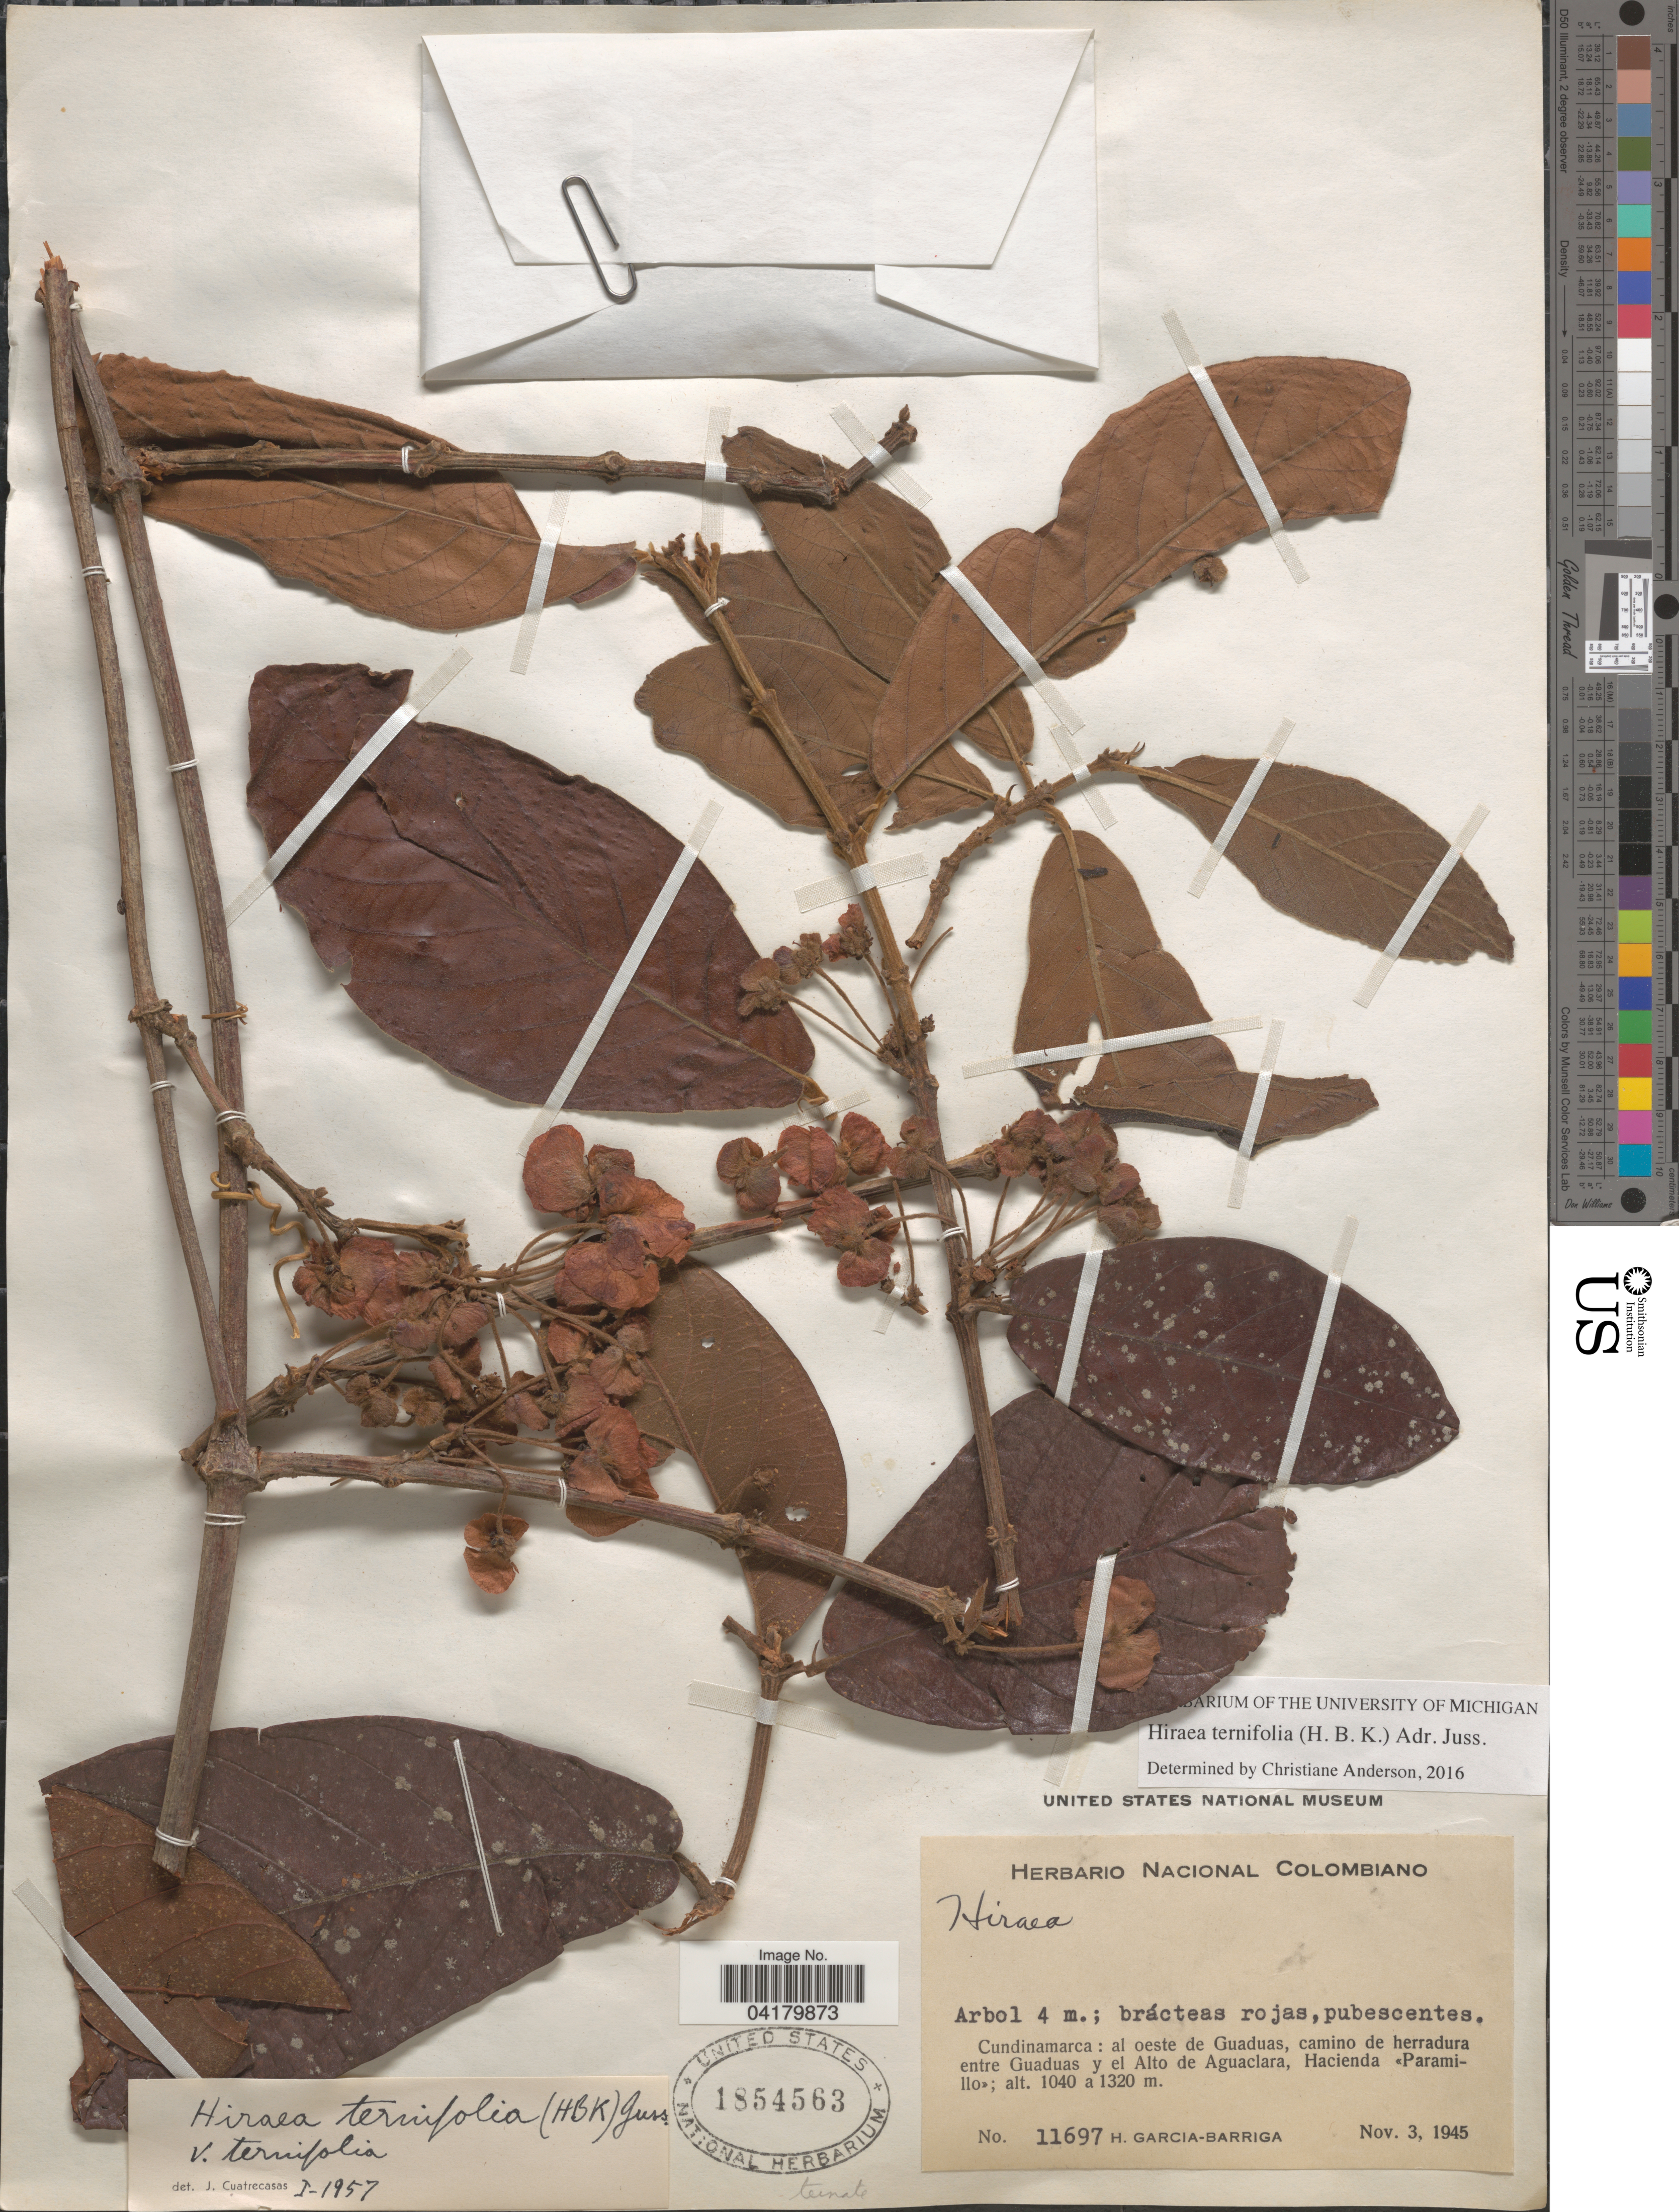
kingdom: Plantae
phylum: Tracheophyta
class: Magnoliopsida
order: Malpighiales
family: Malpighiaceae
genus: Hiraea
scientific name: Hiraea ternifolia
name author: (Kunth) A. Juss.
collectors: H. García Barriga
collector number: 11697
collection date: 1945-11-03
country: Colombia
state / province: Cundinamarca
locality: Al oeste de Guaduas, camino de herradura entre Guaduas y el Alto de Aguaclara, Hacienda «Paramillo».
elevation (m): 1040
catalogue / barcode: US 1854563